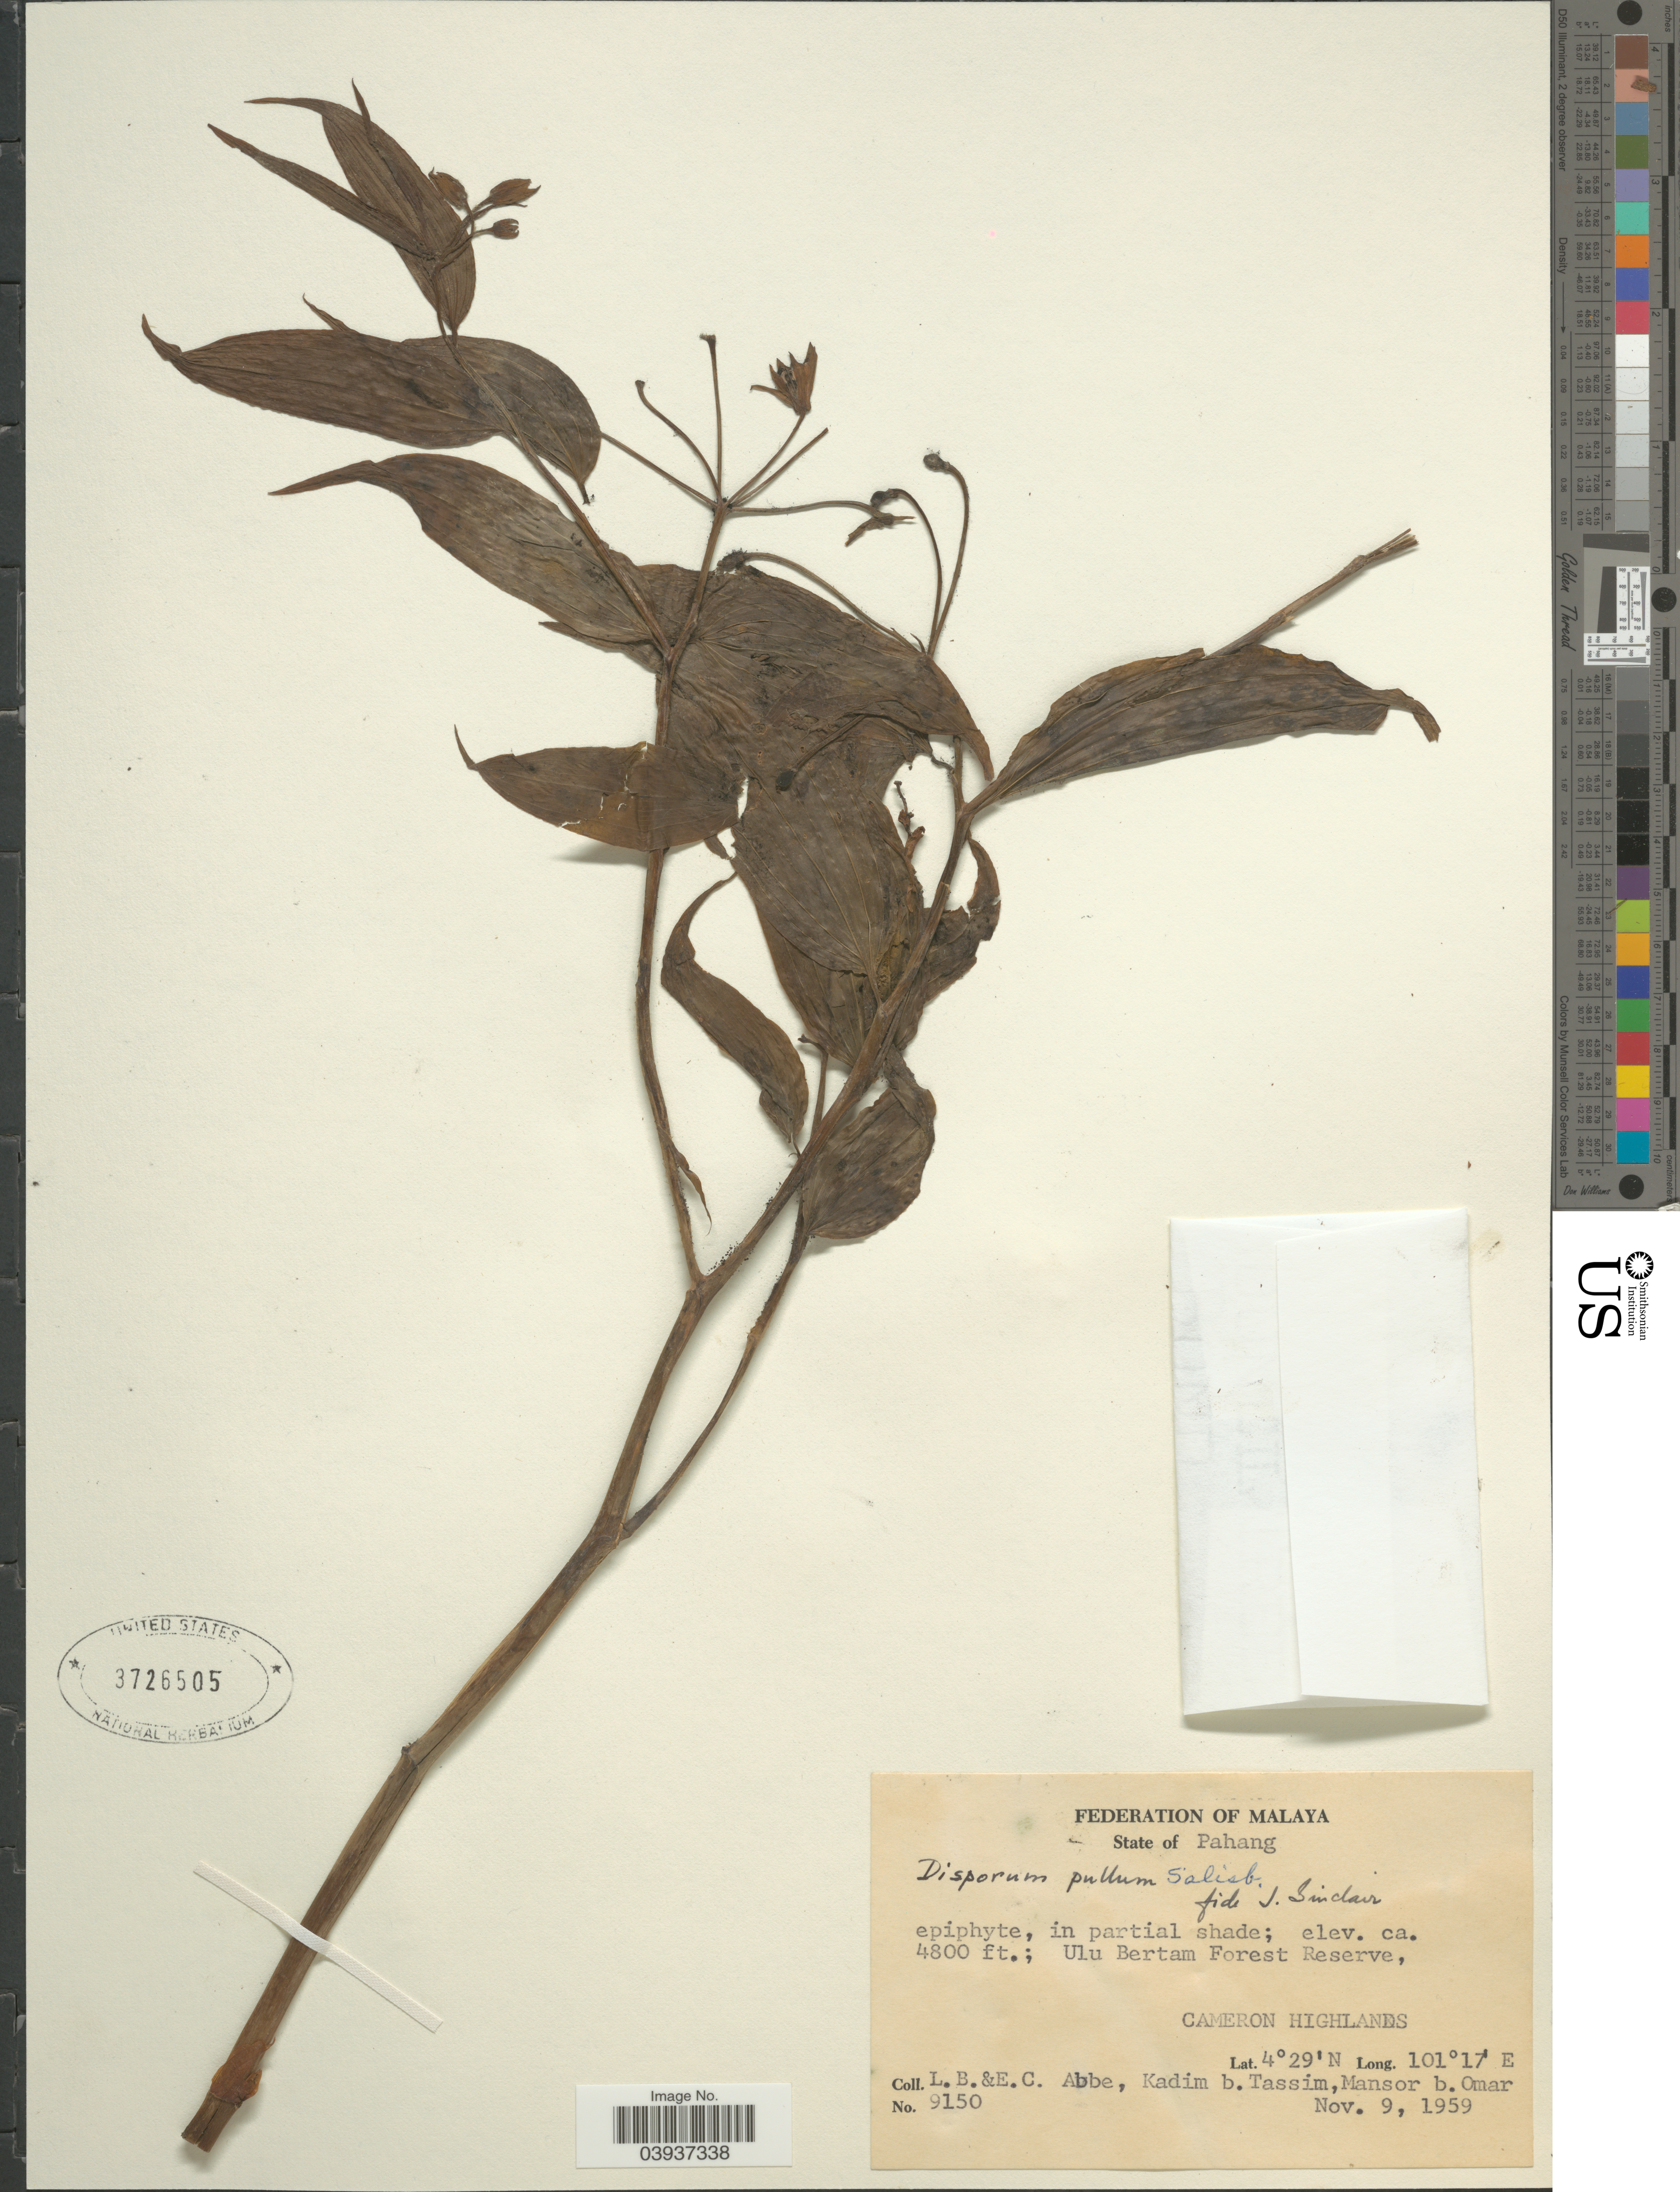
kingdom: Plantae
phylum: Tracheophyta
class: Liliopsida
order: Liliales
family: Colchicaceae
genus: Disporum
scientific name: Disporum pullum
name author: Salisb.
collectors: L. B. Abbe, E. C. Abbe, K. Tassim & M. Omar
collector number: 9150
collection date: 1959-11-09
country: Malaysia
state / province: Pahang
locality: Ulu Bertram Forest Reserve, Cameron Highlands.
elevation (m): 1463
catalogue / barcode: US 3726505